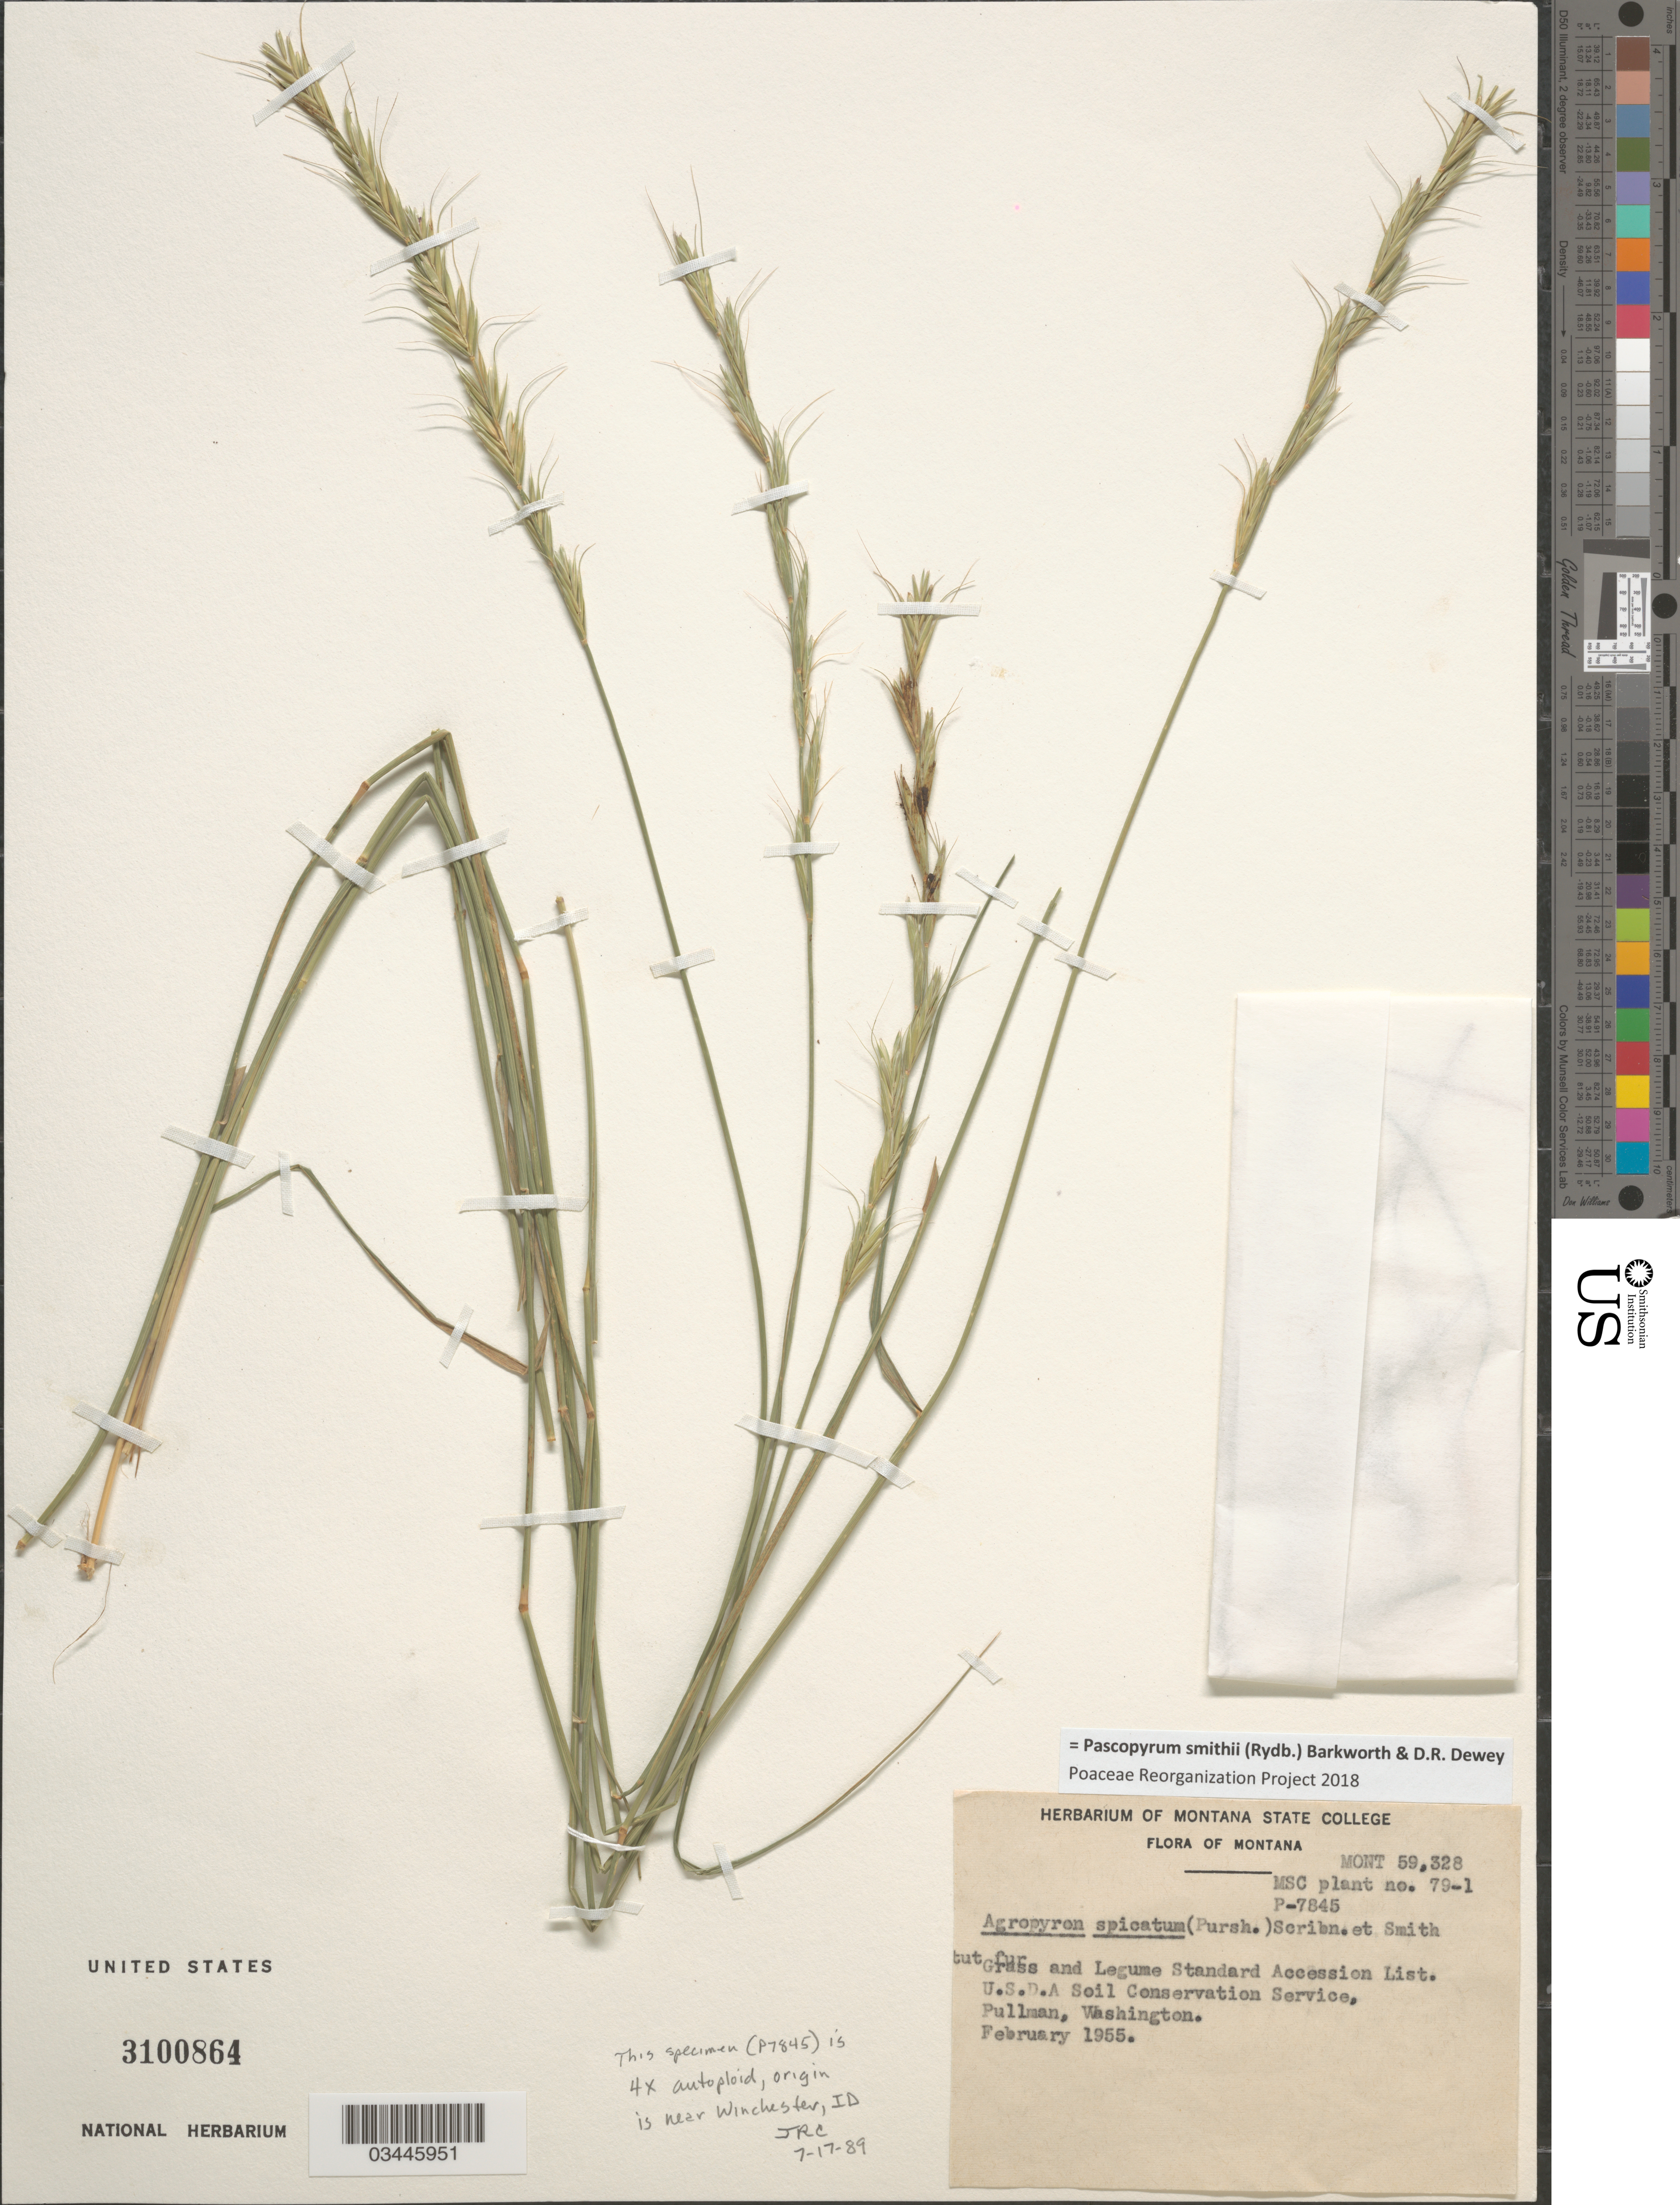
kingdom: Plantae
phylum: Tracheophyta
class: Liliopsida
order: Poales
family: Poaceae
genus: Pascopyrum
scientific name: Pascopyrum smithii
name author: (Rydb.) Barkworth & Dewey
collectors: ex herb. Montana State College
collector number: P-7845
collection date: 1955-02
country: United States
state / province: Washington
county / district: Whitman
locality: Grass and Legume Standard Accession List. U.S.D.A. Soil Conservation Service, Pullman.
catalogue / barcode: US 3100864